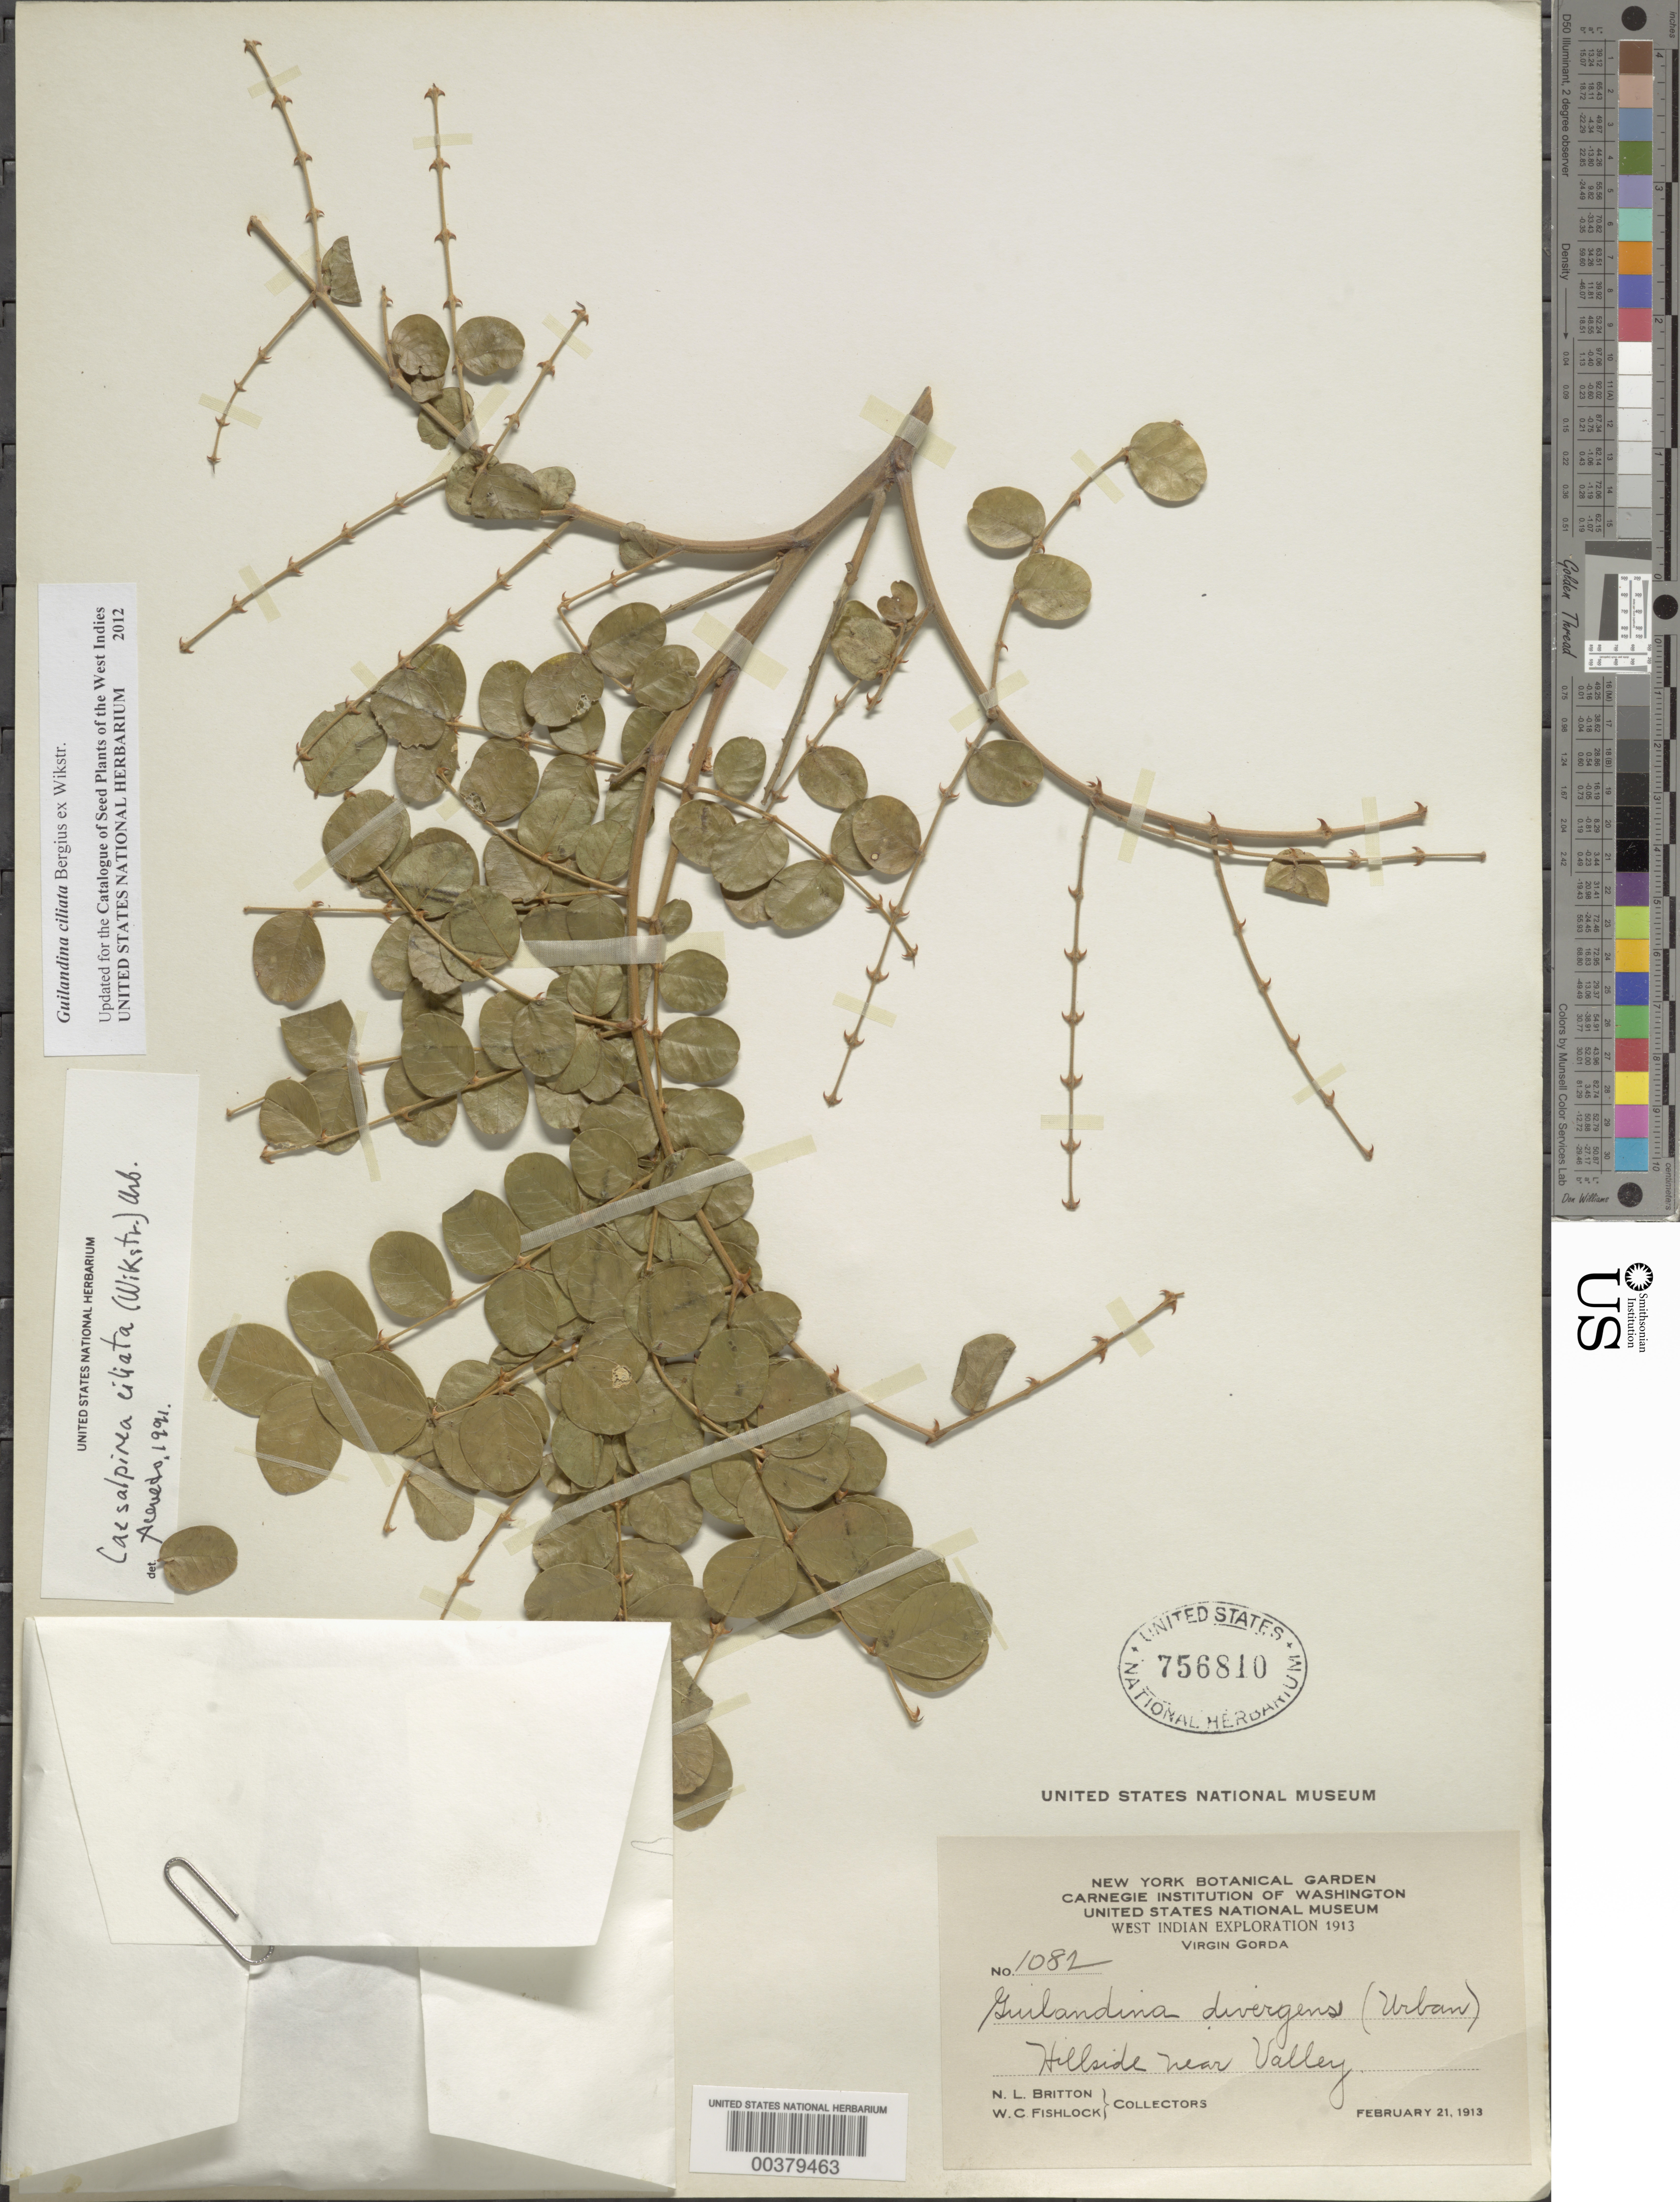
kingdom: Plantae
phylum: Tracheophyta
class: Magnoliopsida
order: Fabales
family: Fabaceae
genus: Guilandina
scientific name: Guilandina ciliata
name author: Bergius ex Wikstr.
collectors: N. Britton & W. Fishlock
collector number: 1082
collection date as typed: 21 Feb 1913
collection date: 1913-02-21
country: British Virgin Islands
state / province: Virgin Gorda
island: Virgin Gorda Island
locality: Near valley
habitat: Hillside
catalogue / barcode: US 756810